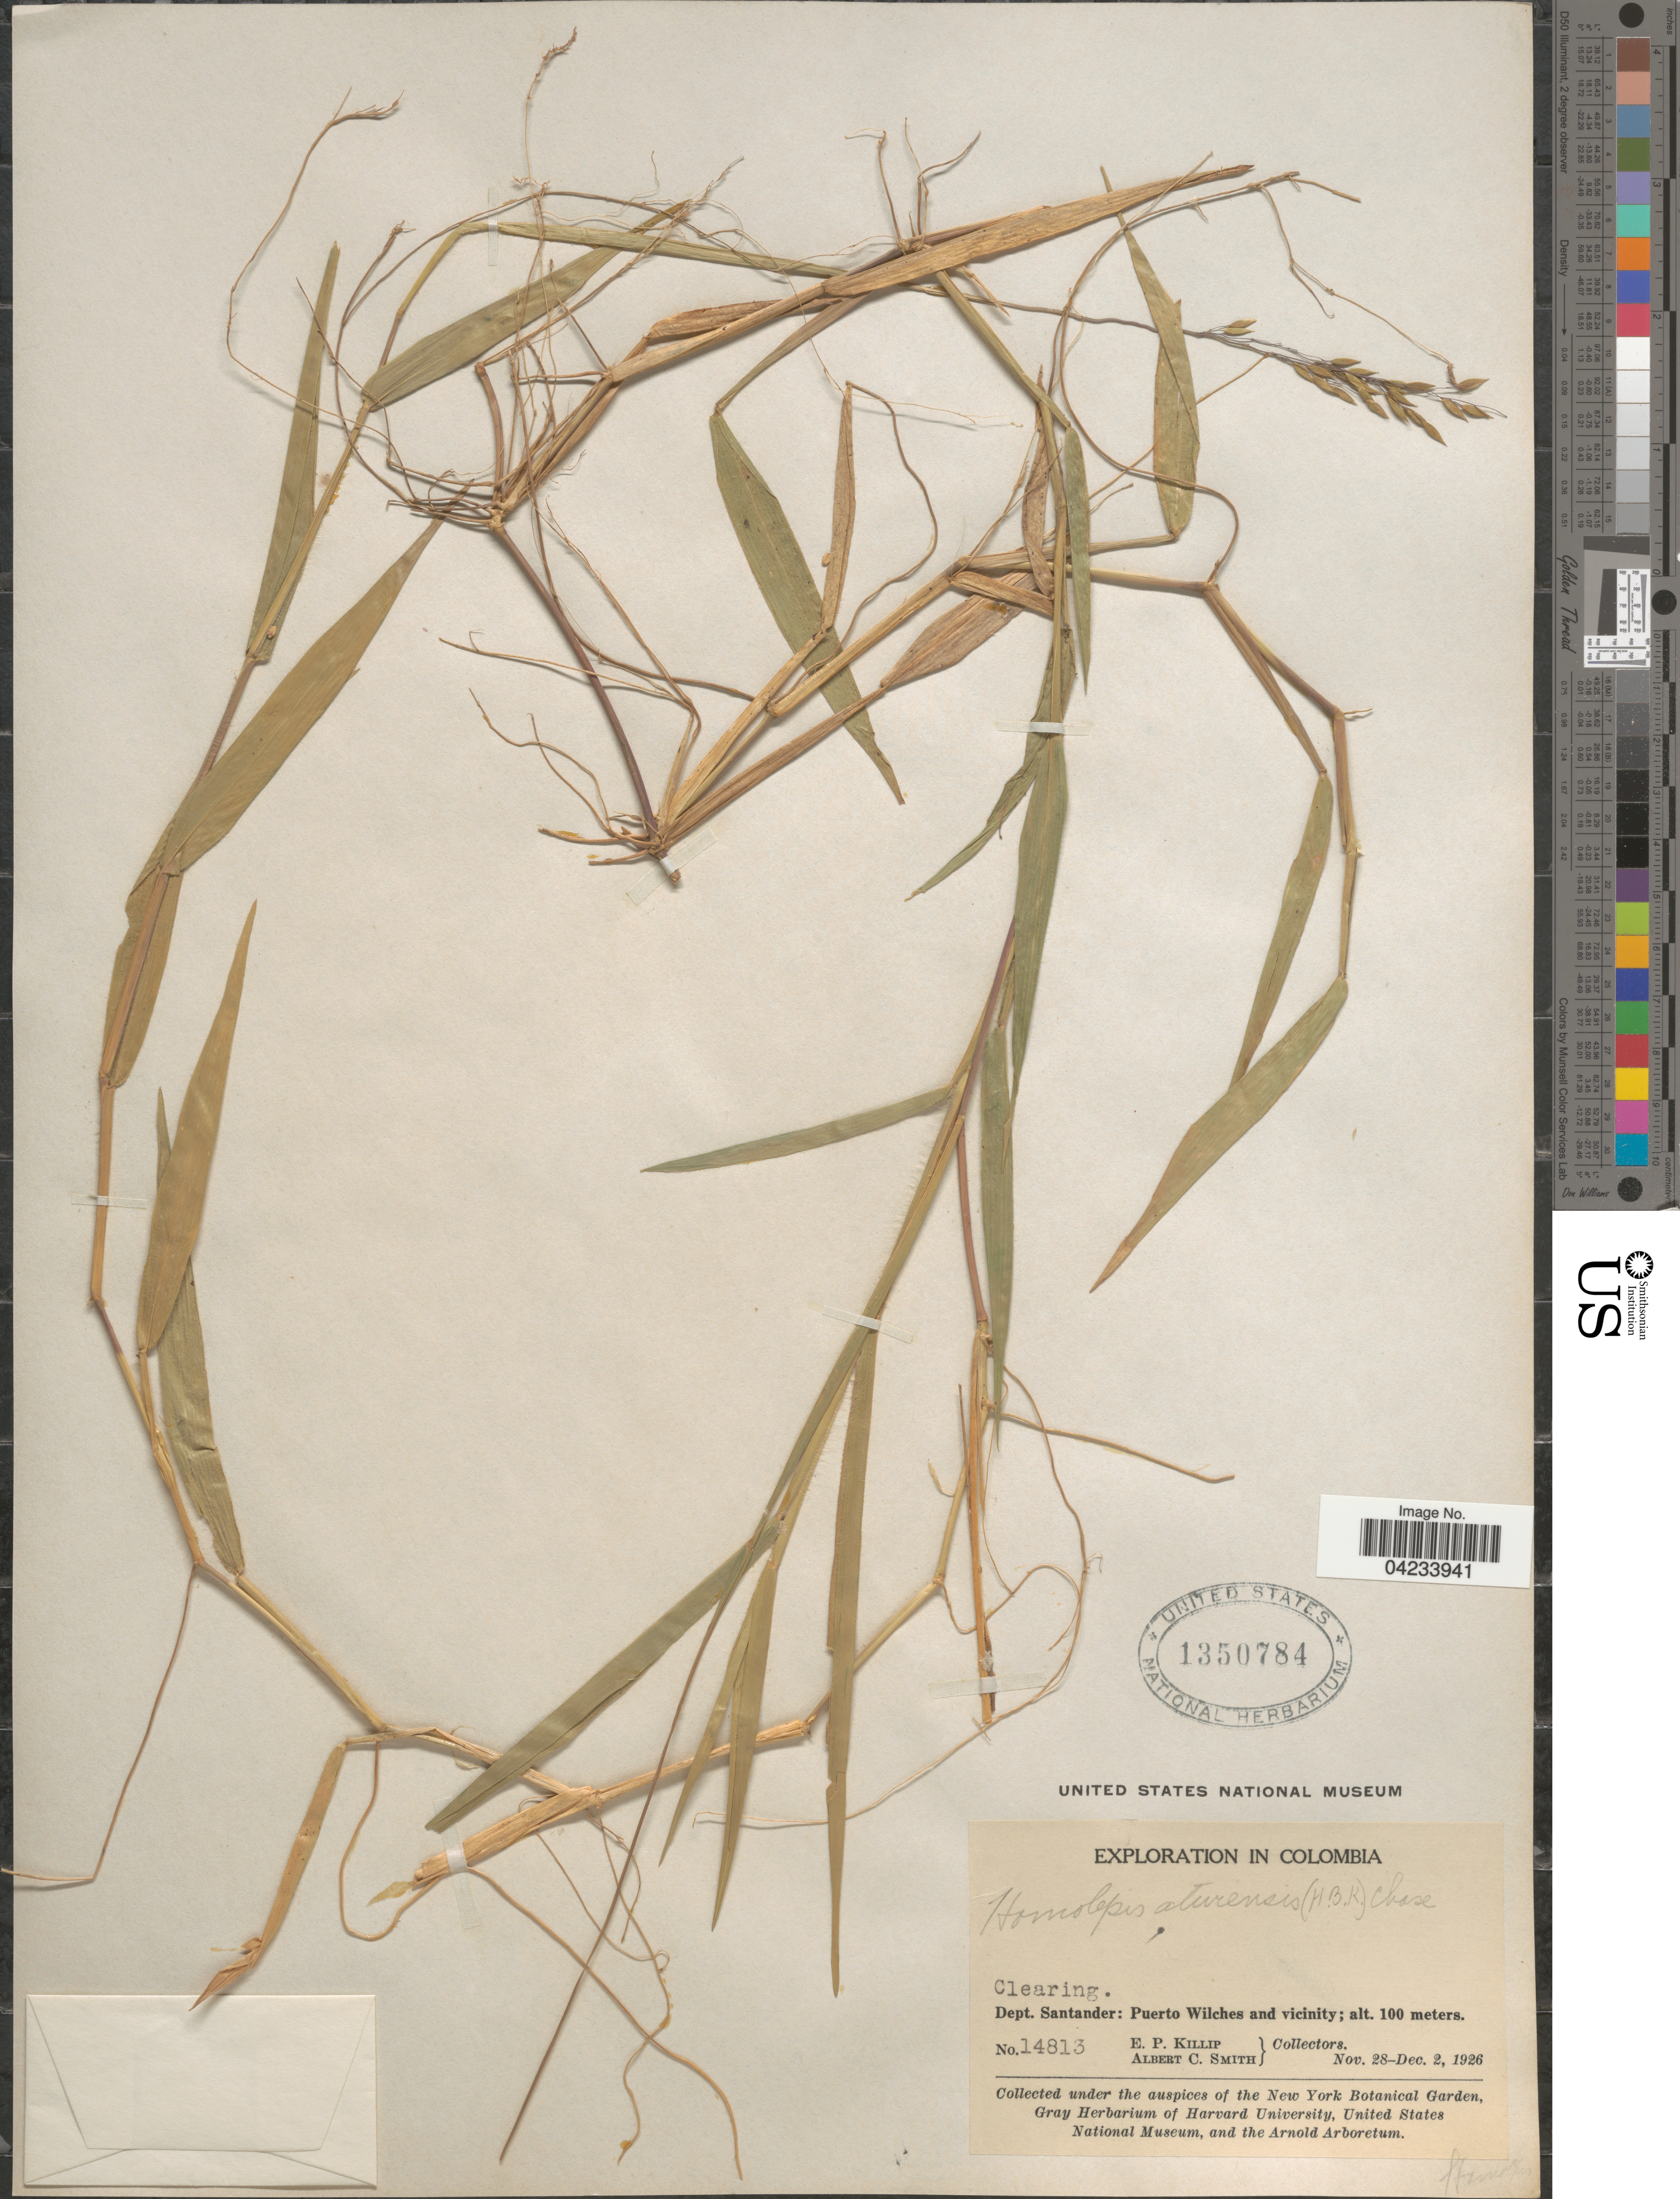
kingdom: Plantae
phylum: Tracheophyta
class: Liliopsida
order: Poales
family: Poaceae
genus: Homolepis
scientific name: Homolepis aturensis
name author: (Kunth) Chase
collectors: E. P. Killip & A. C. Smith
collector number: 14813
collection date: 1926-11-28/1926-12-02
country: Colombia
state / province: Santander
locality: Exploration in Colombia. Dept. Santander: Puerto Wilches and vicinity.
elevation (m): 100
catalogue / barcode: US 1350784